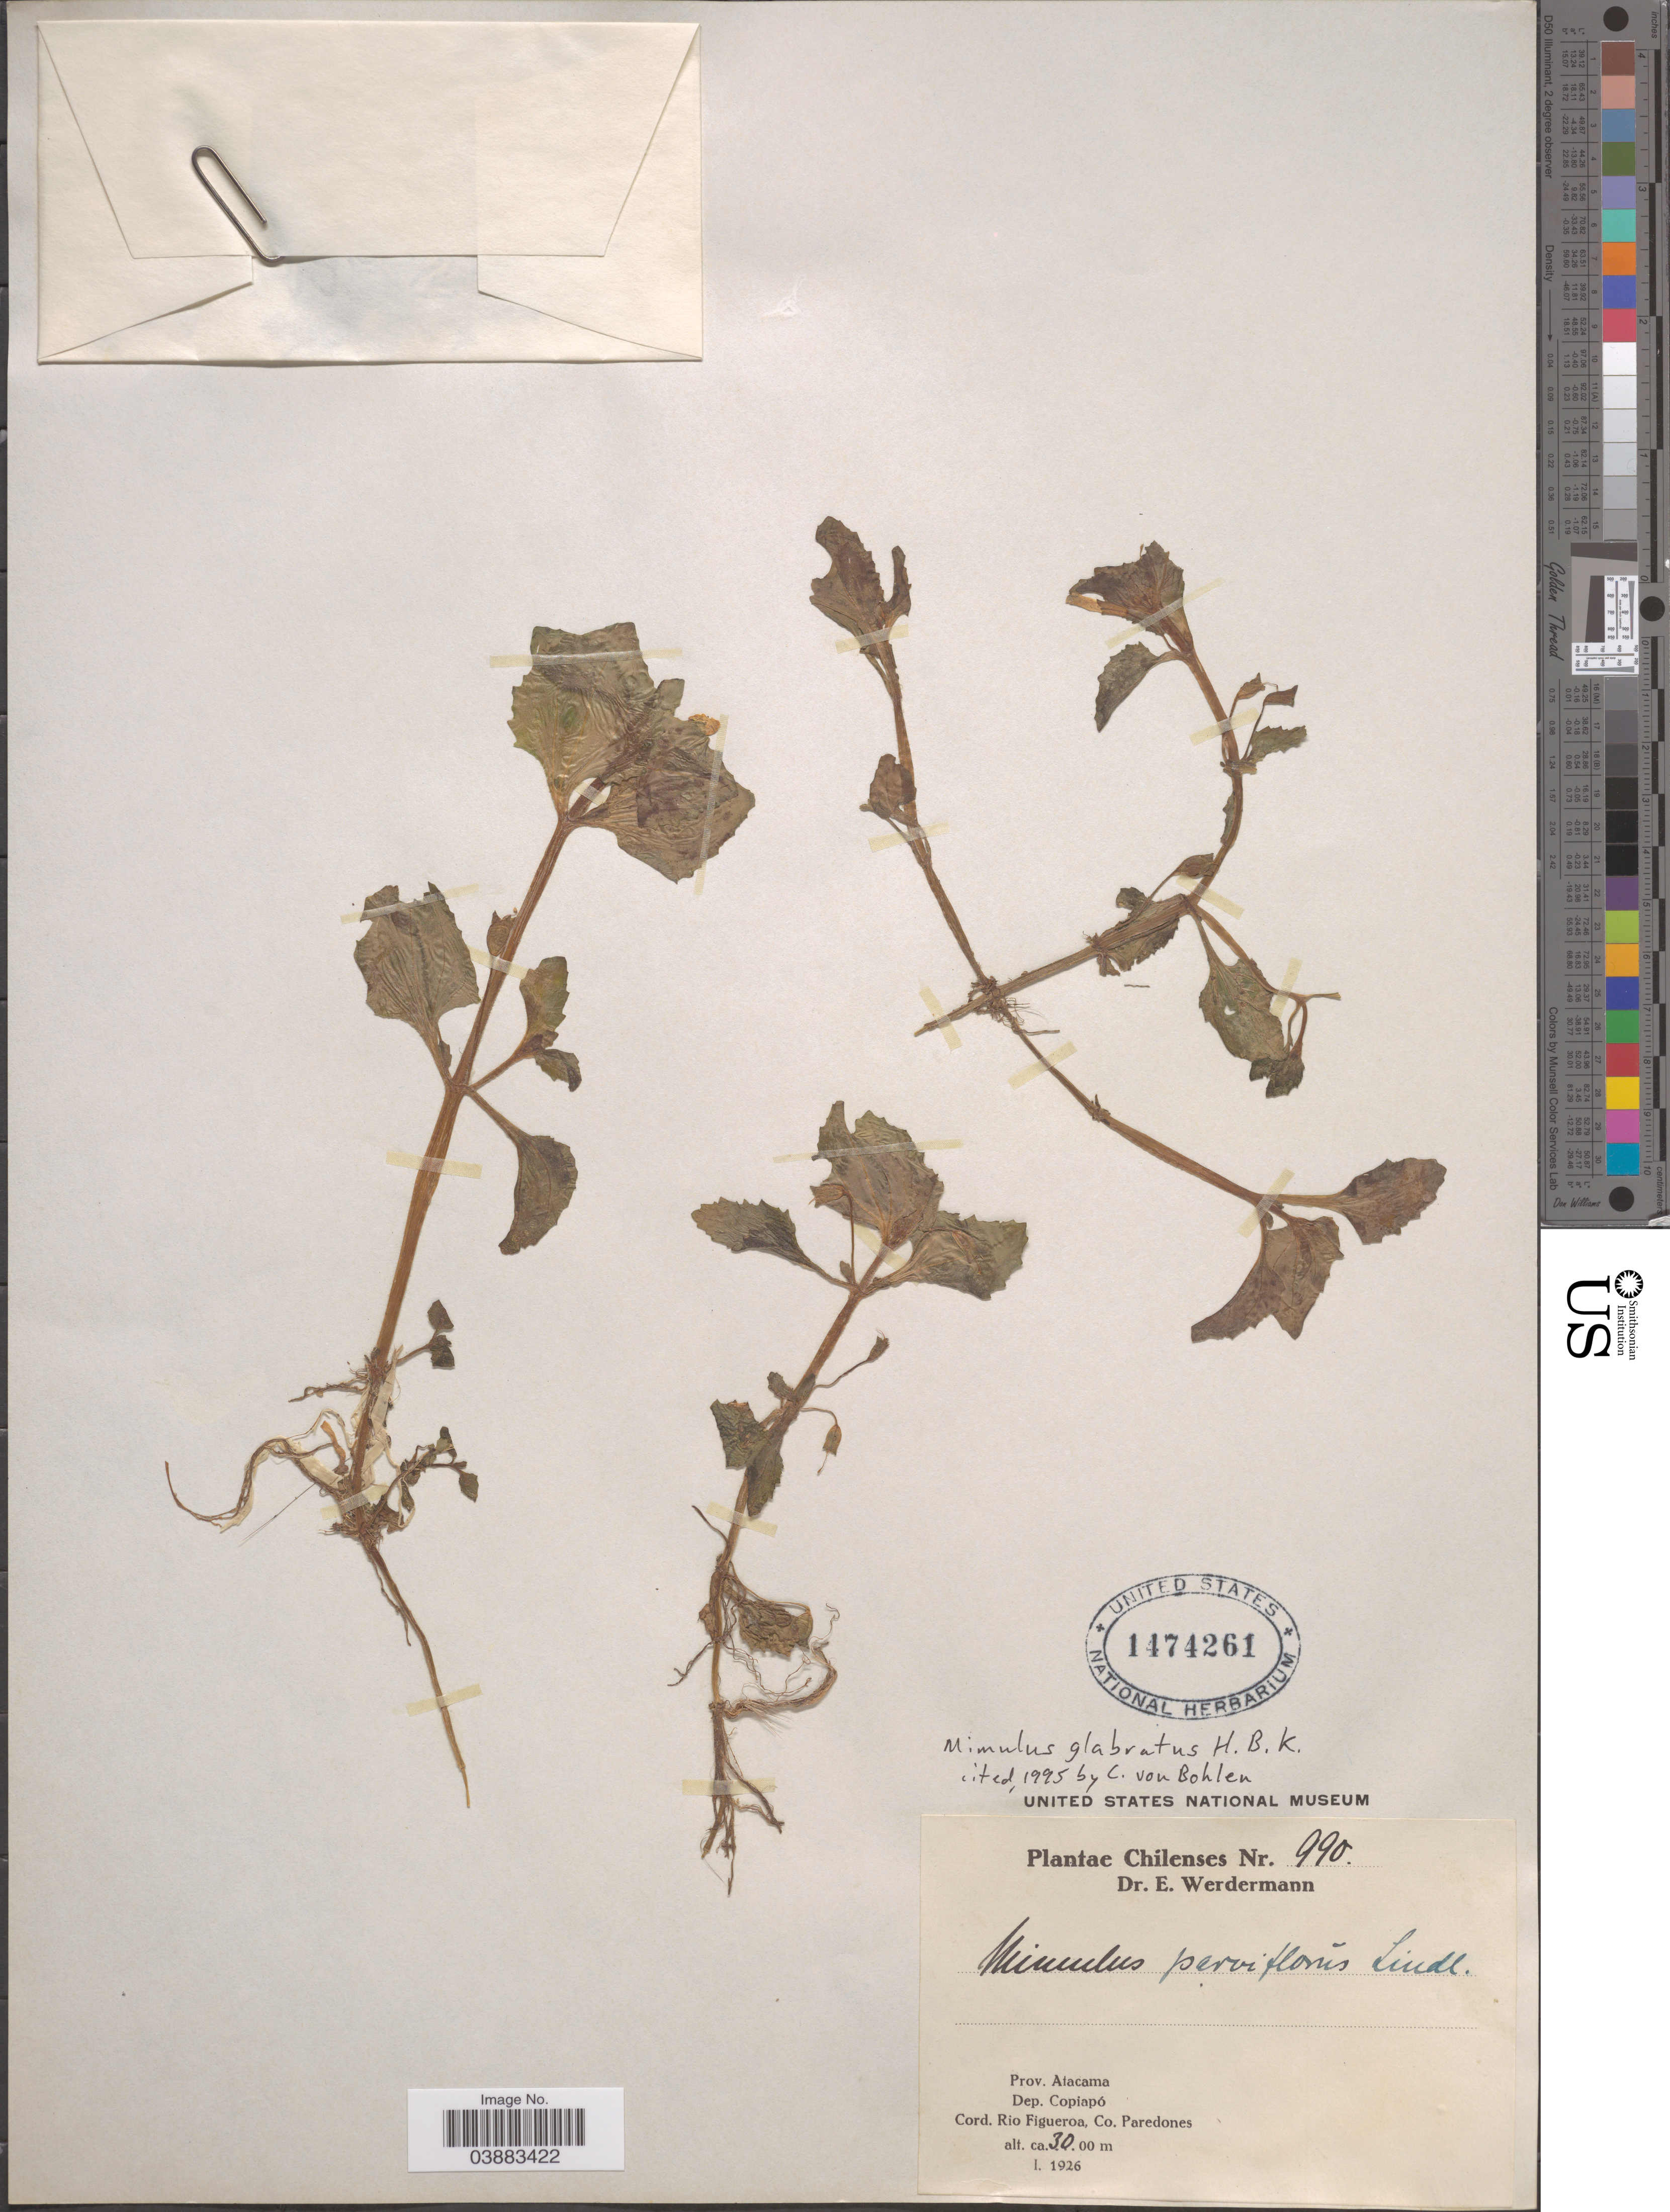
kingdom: Plantae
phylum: Tracheophyta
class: Magnoliopsida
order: Lamiales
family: Phrymaceae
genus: Mimulus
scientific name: Mimulus glabratus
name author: Kunth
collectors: E. Werdermann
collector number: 990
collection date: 1926-01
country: Chile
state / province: Atacama (III)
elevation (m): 30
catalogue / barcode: US 1474261